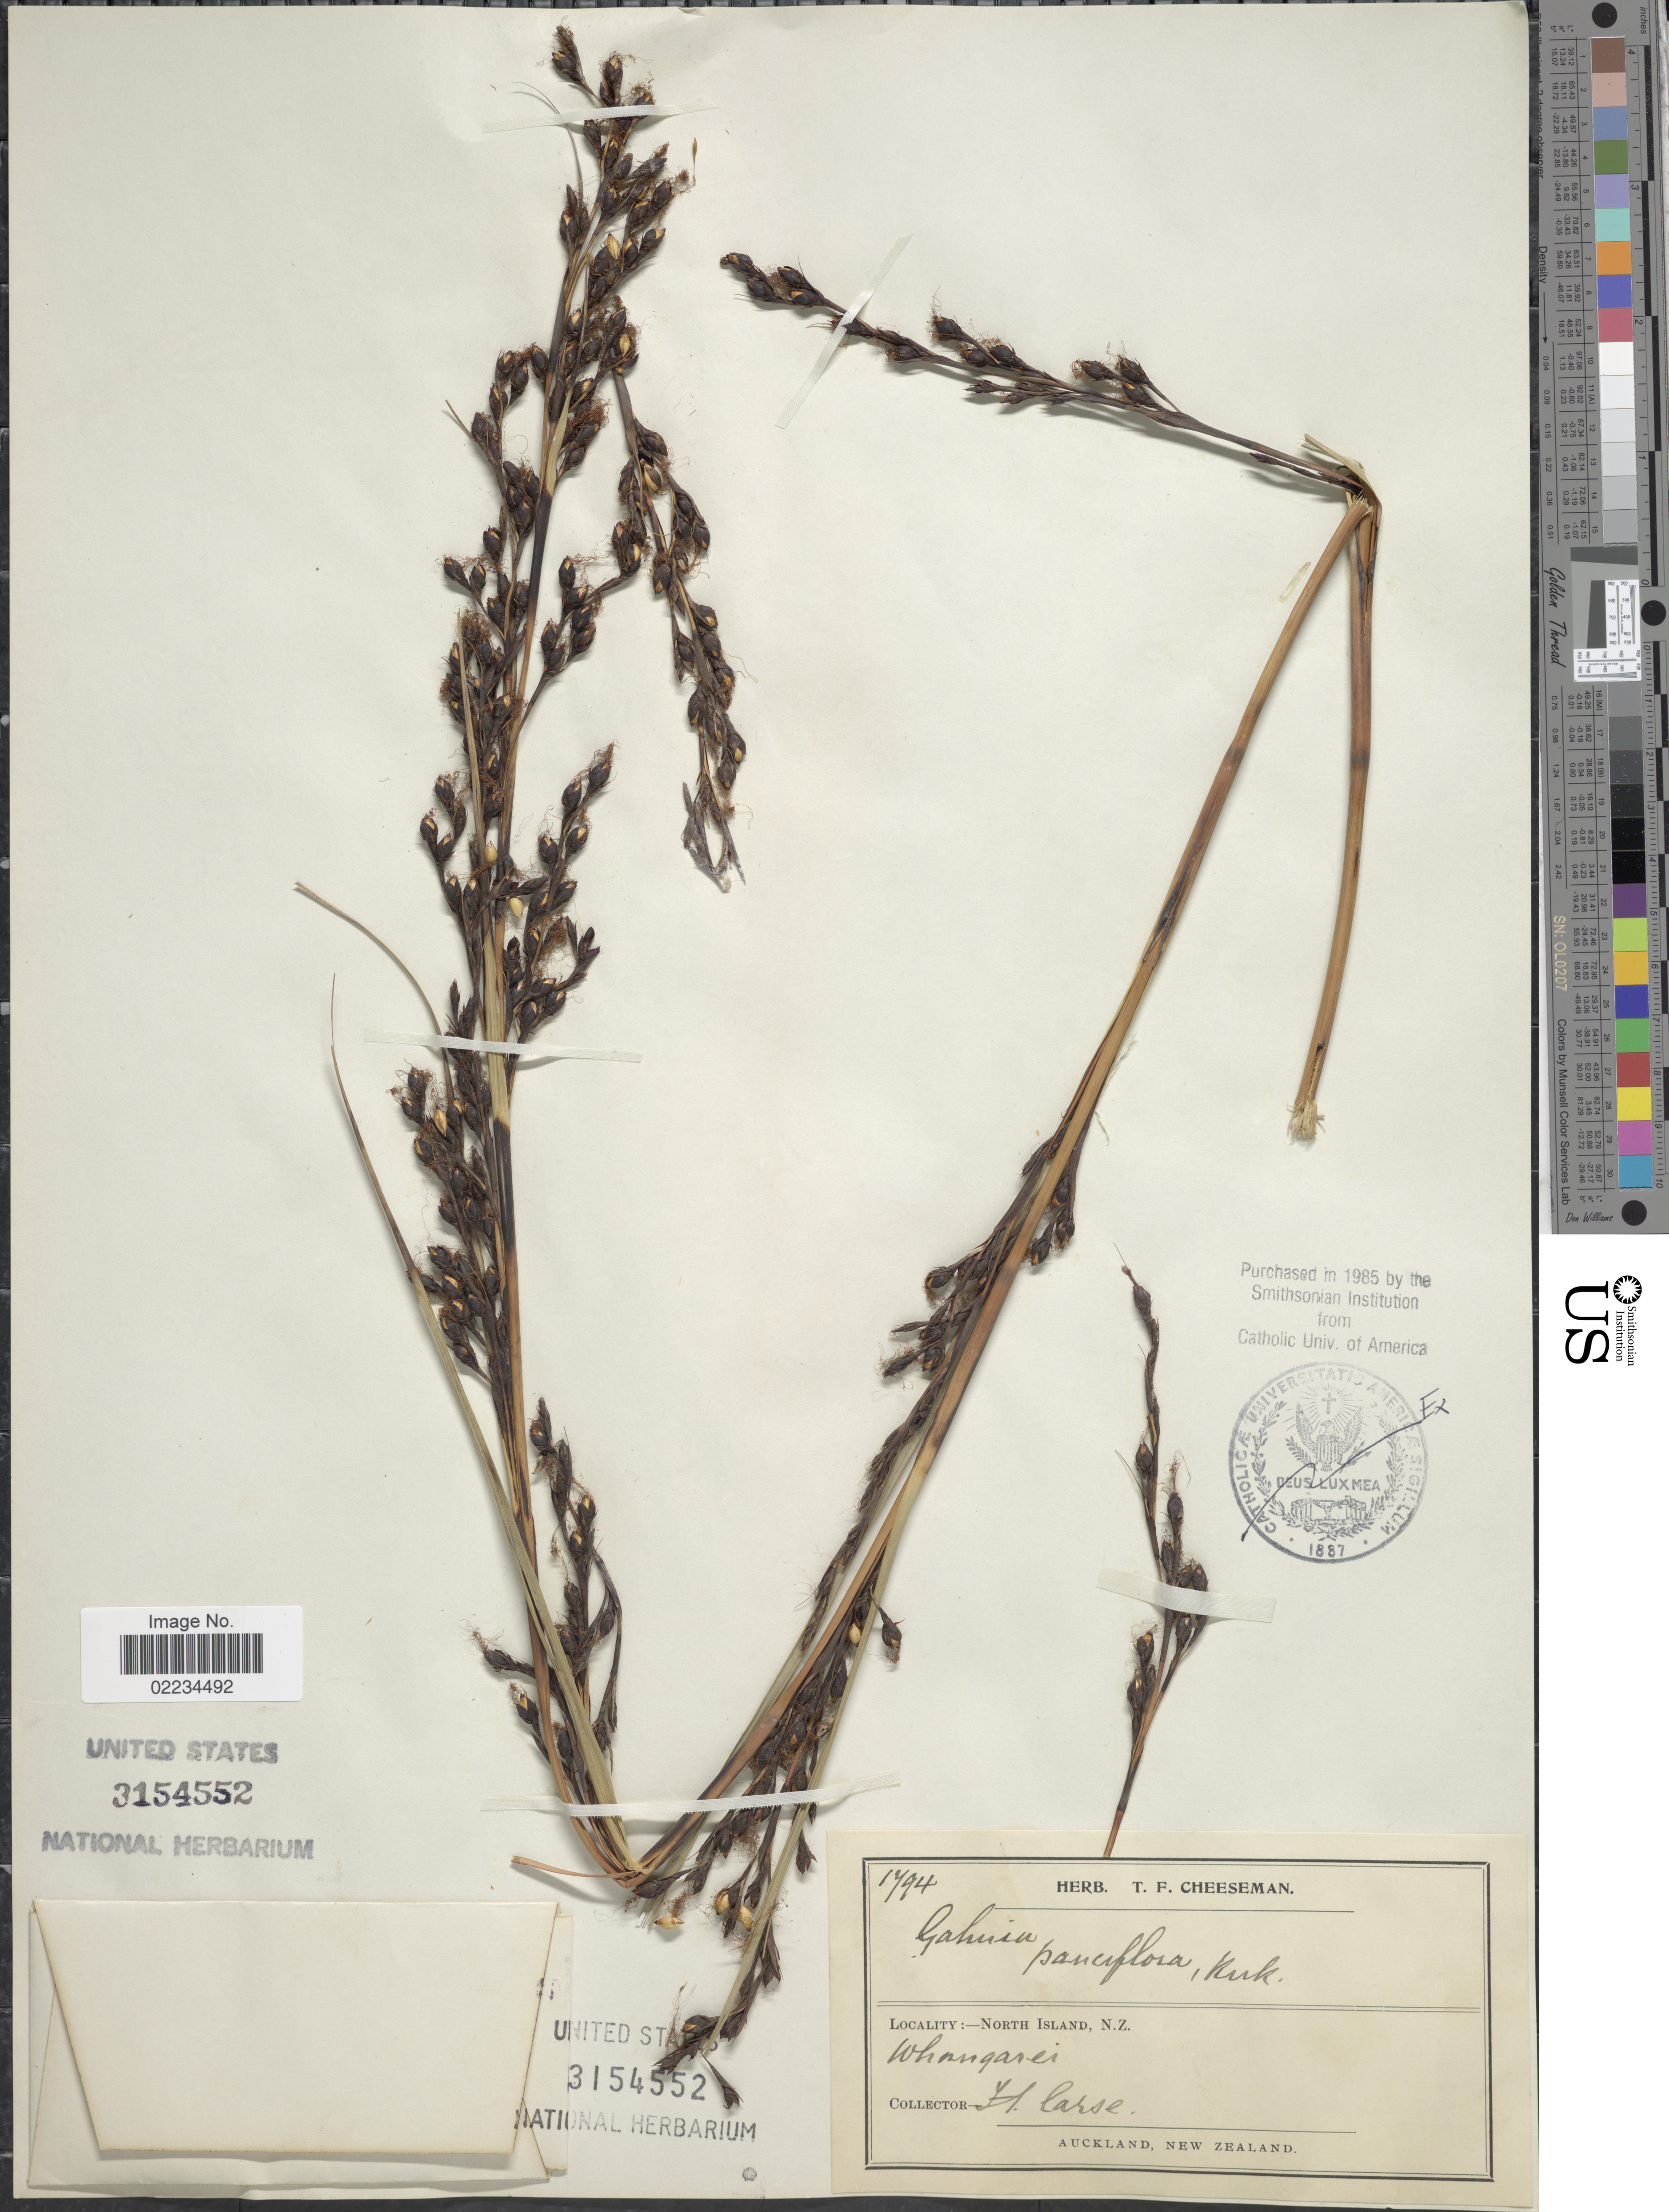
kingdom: Plantae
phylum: Tracheophyta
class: Liliopsida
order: Poales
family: Cyperaceae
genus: Gahnia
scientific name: Gahnia pauciflora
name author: Kirk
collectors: H. Carse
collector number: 1794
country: New Zealand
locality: North Island, Whangarei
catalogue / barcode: US 3154552